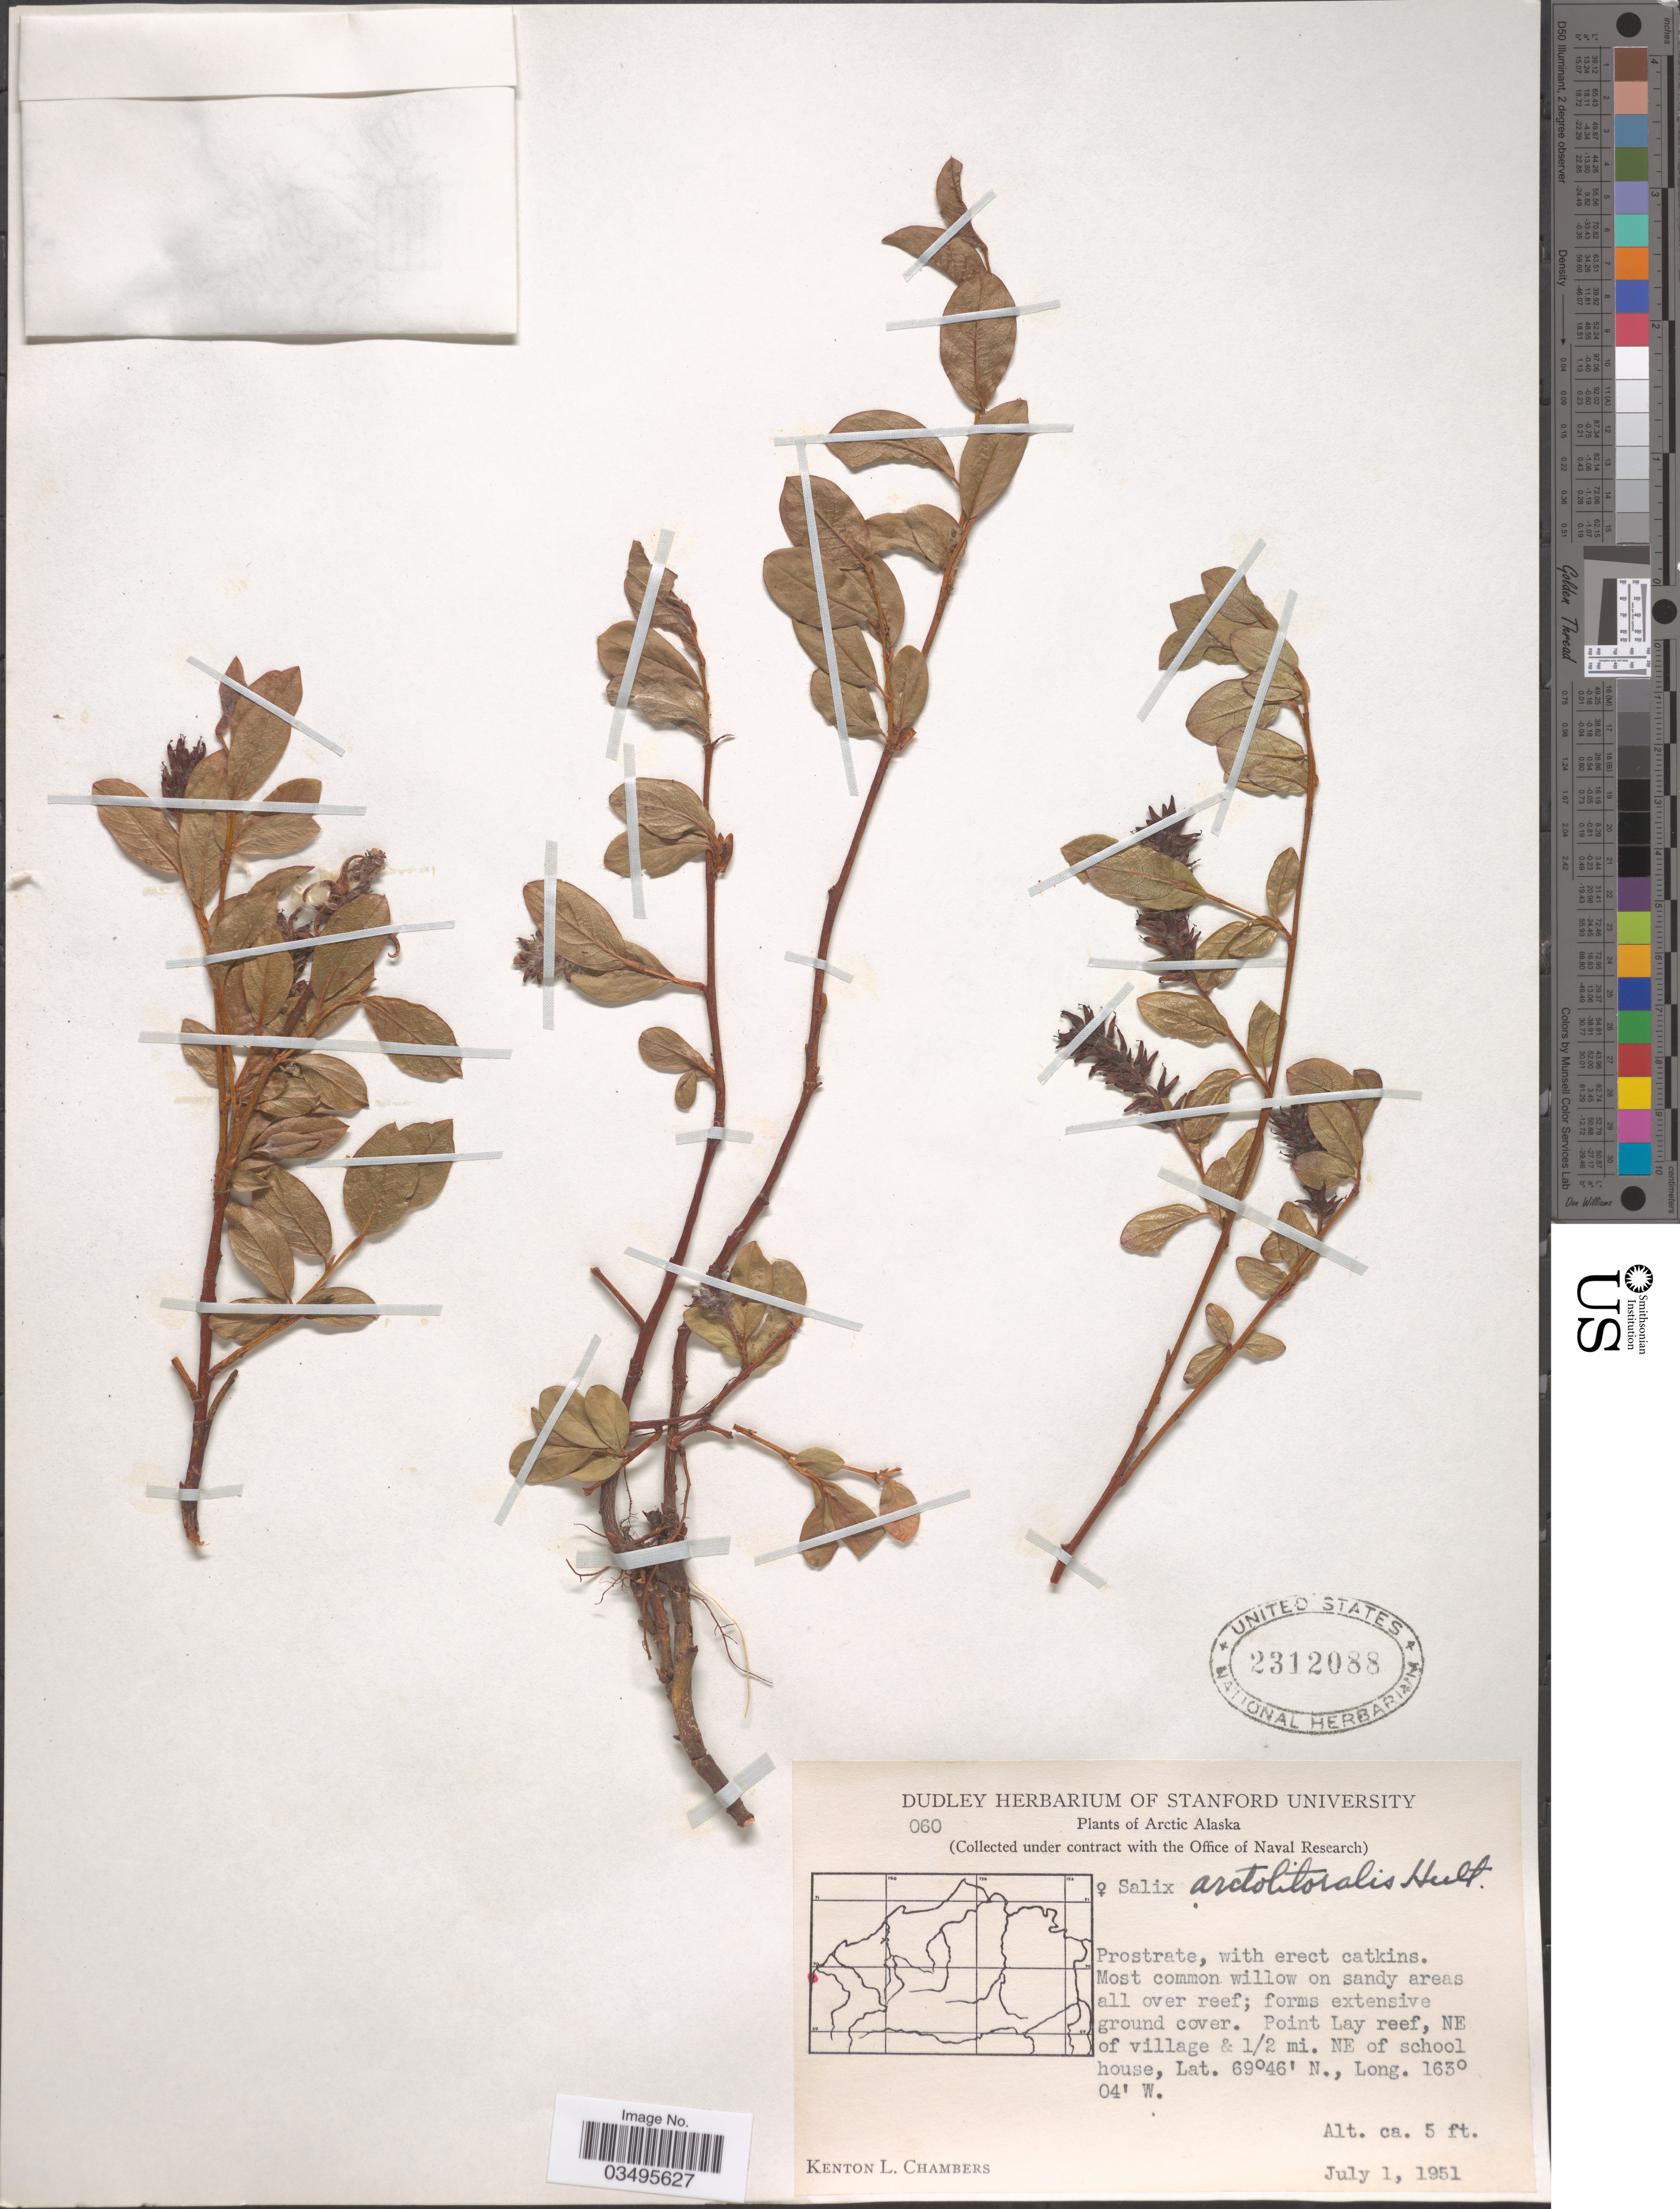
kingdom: Plantae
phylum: Tracheophyta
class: Magnoliopsida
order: Malpighiales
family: Salicaceae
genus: Salix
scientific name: Salix arctolitoralis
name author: Hultén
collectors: K. L. Chambers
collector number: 060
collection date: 1951-07-01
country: United States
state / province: Alaska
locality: Arctic Alaska. Point Lay reef, NE of village & 1/2 mi. NE of school house.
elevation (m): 2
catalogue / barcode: US 2312088